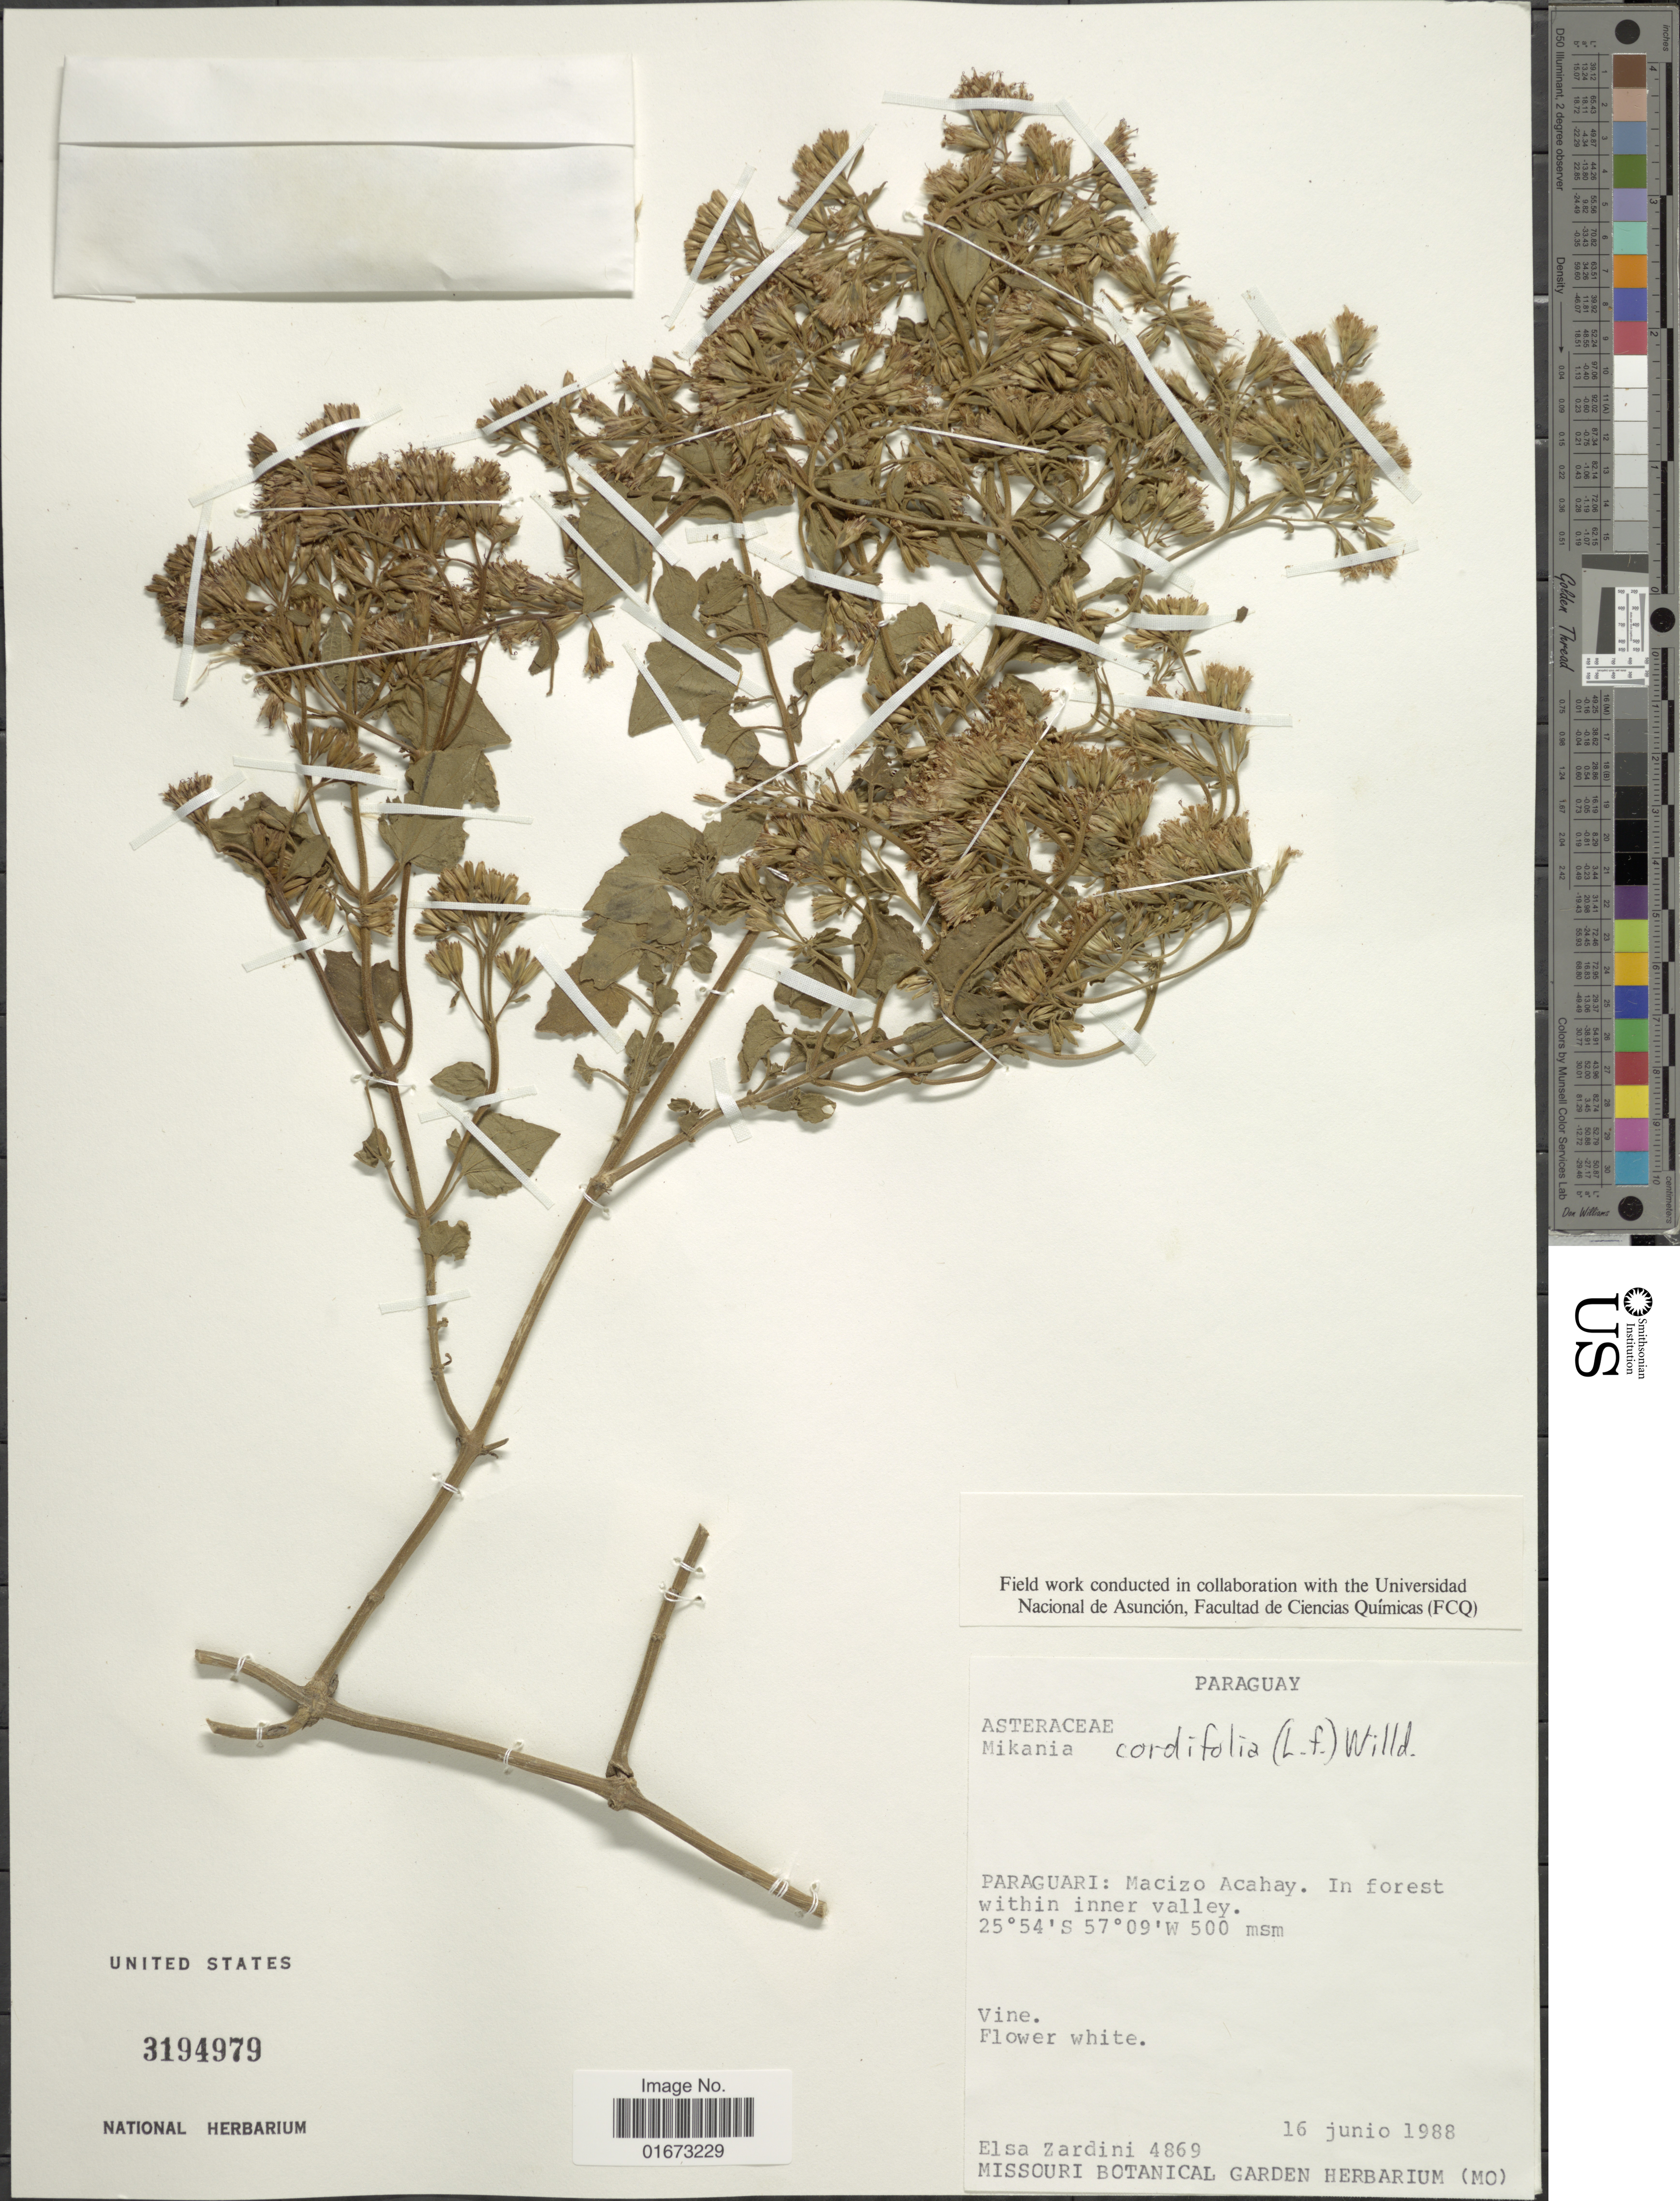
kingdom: Plantae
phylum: Tracheophyta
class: Magnoliopsida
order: Asterales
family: Asteraceae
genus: Mikania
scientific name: Mikania cordifolia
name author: (L. f.) Willd.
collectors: E. M. Zardini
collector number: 4869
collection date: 1988-06-16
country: Paraguay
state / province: Paraguari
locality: Macizo Acahay. In forest within inner valley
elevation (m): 500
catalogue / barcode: US 3194979